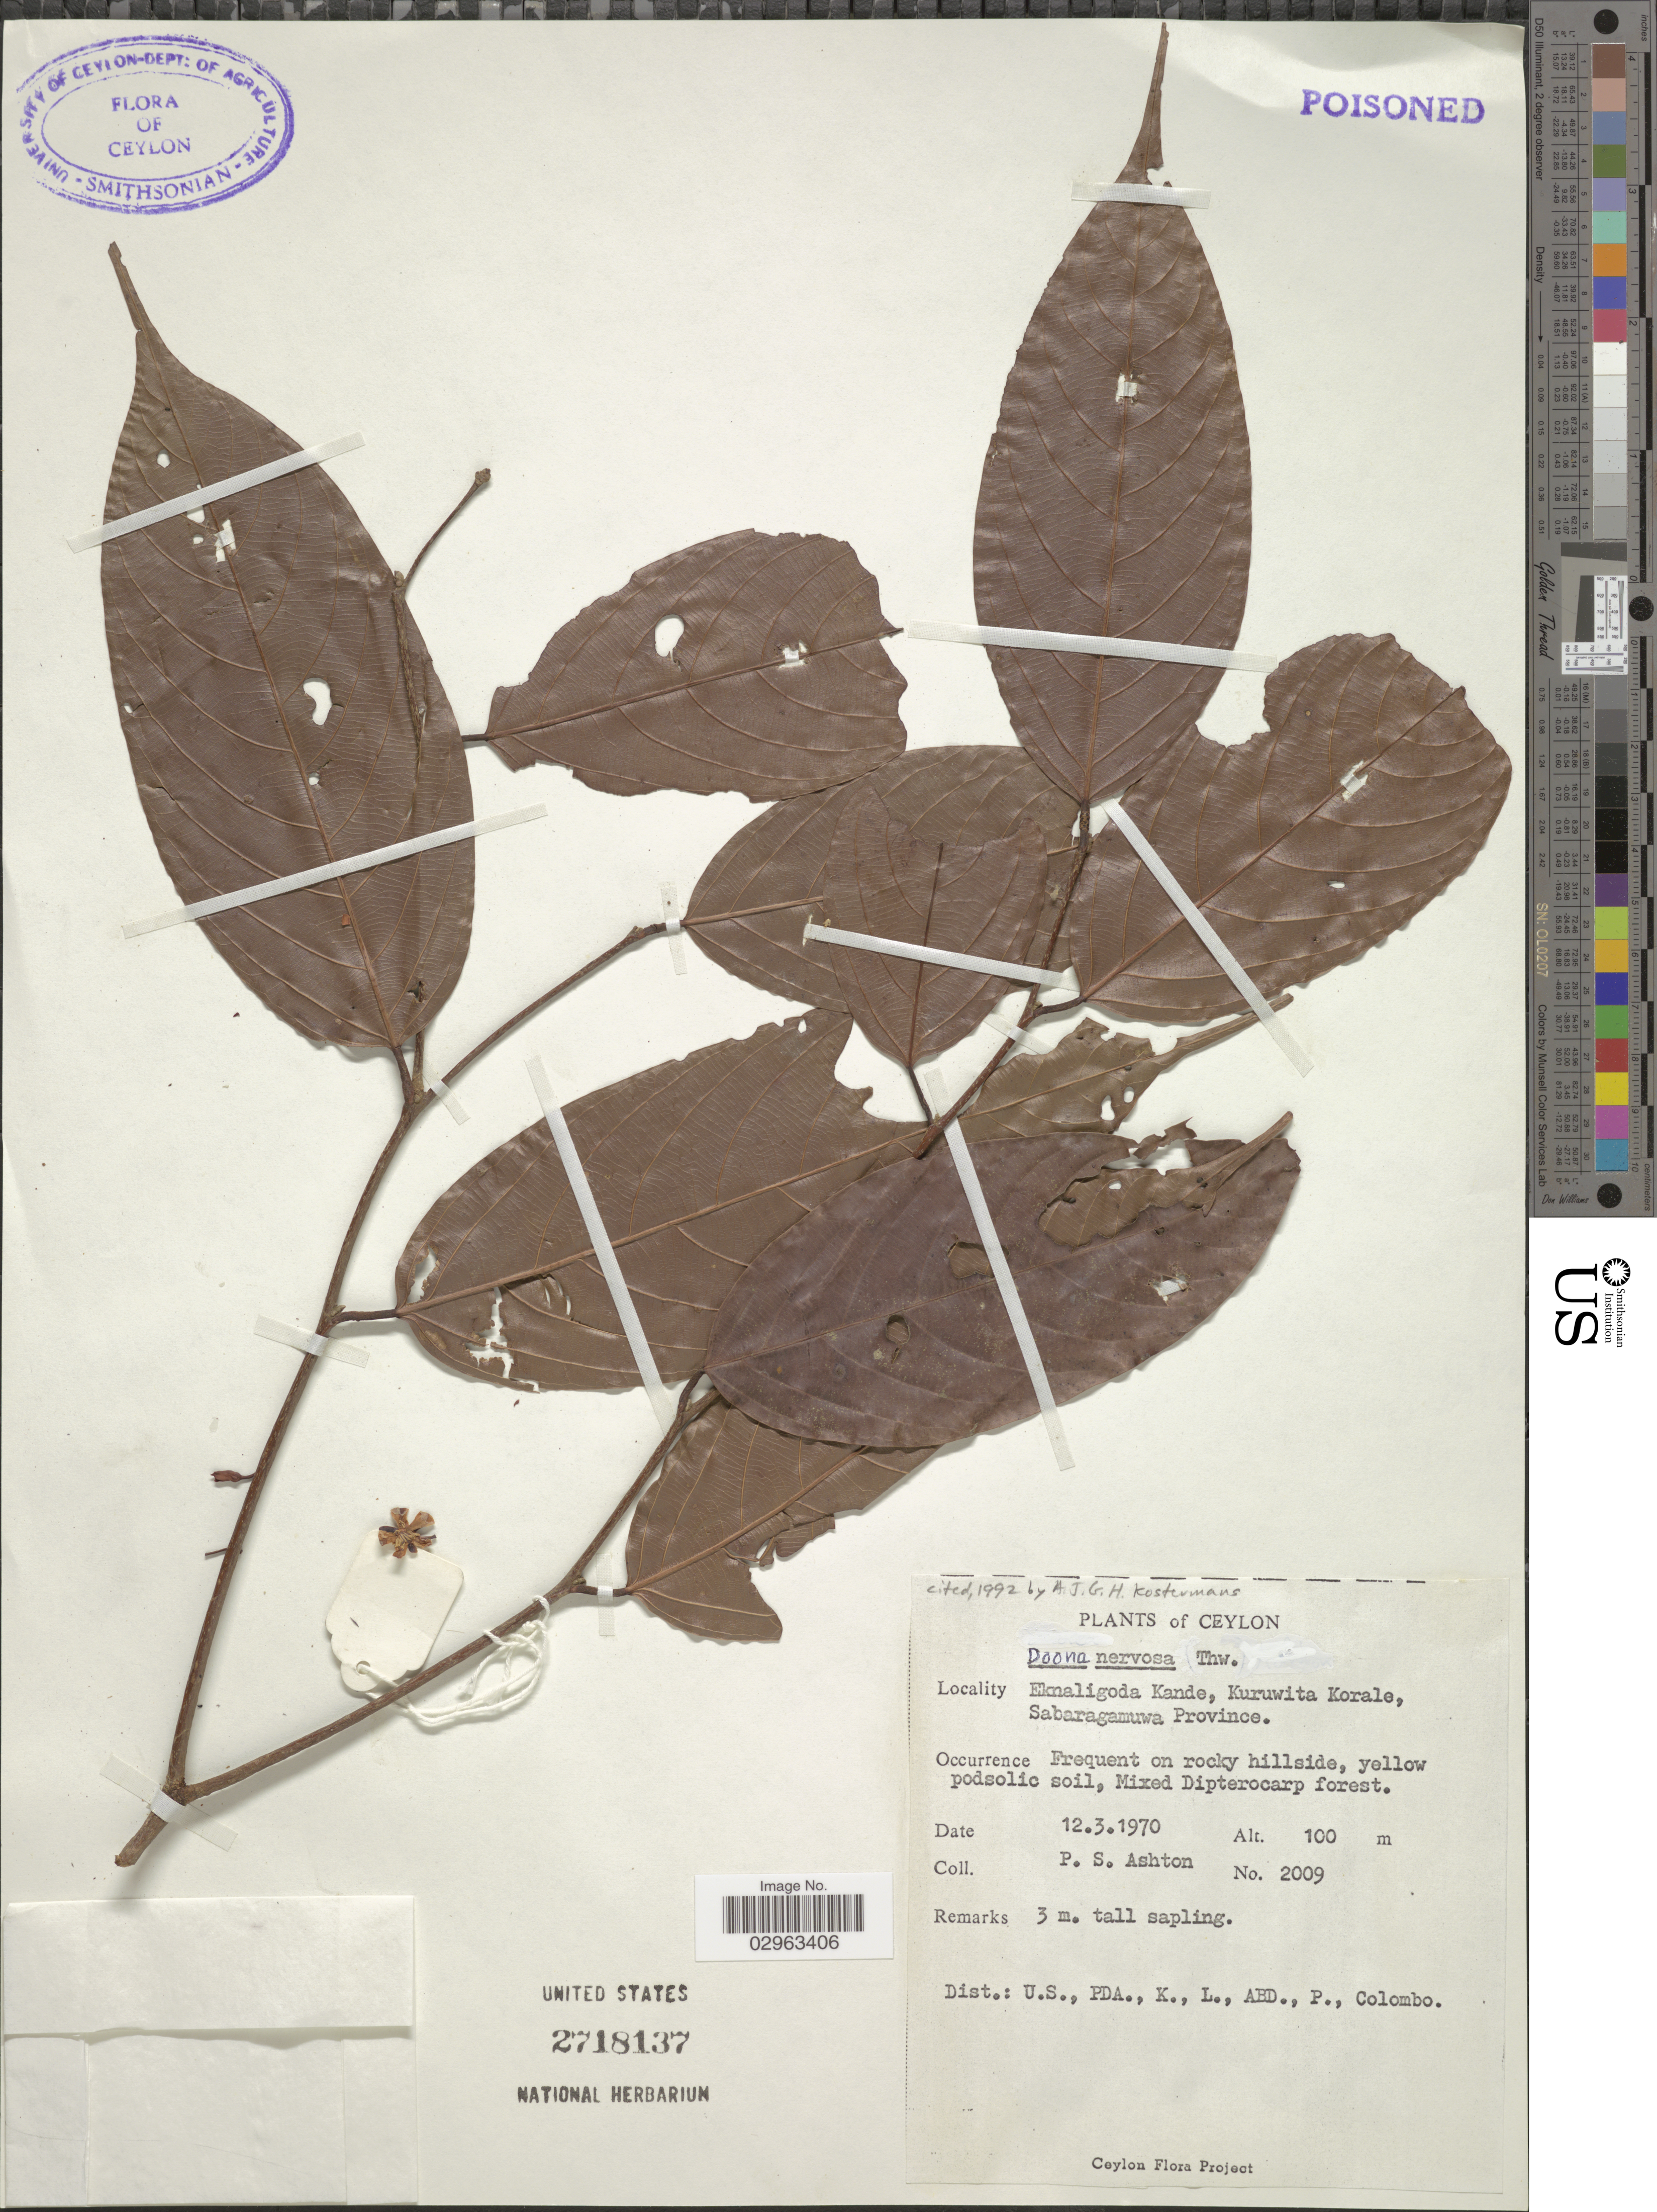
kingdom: Plantae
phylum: Tracheophyta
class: Magnoliopsida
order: Malvales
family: Dipterocarpaceae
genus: Doona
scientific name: Doona nervosa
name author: Thwaites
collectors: P. S. Ashton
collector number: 2009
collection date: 1970-03-12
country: Sri Lanka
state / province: Sabaragamuwa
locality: Ceylon. Eknaligoda Kande, Kuruwita Korale.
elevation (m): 100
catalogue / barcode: US 2718137